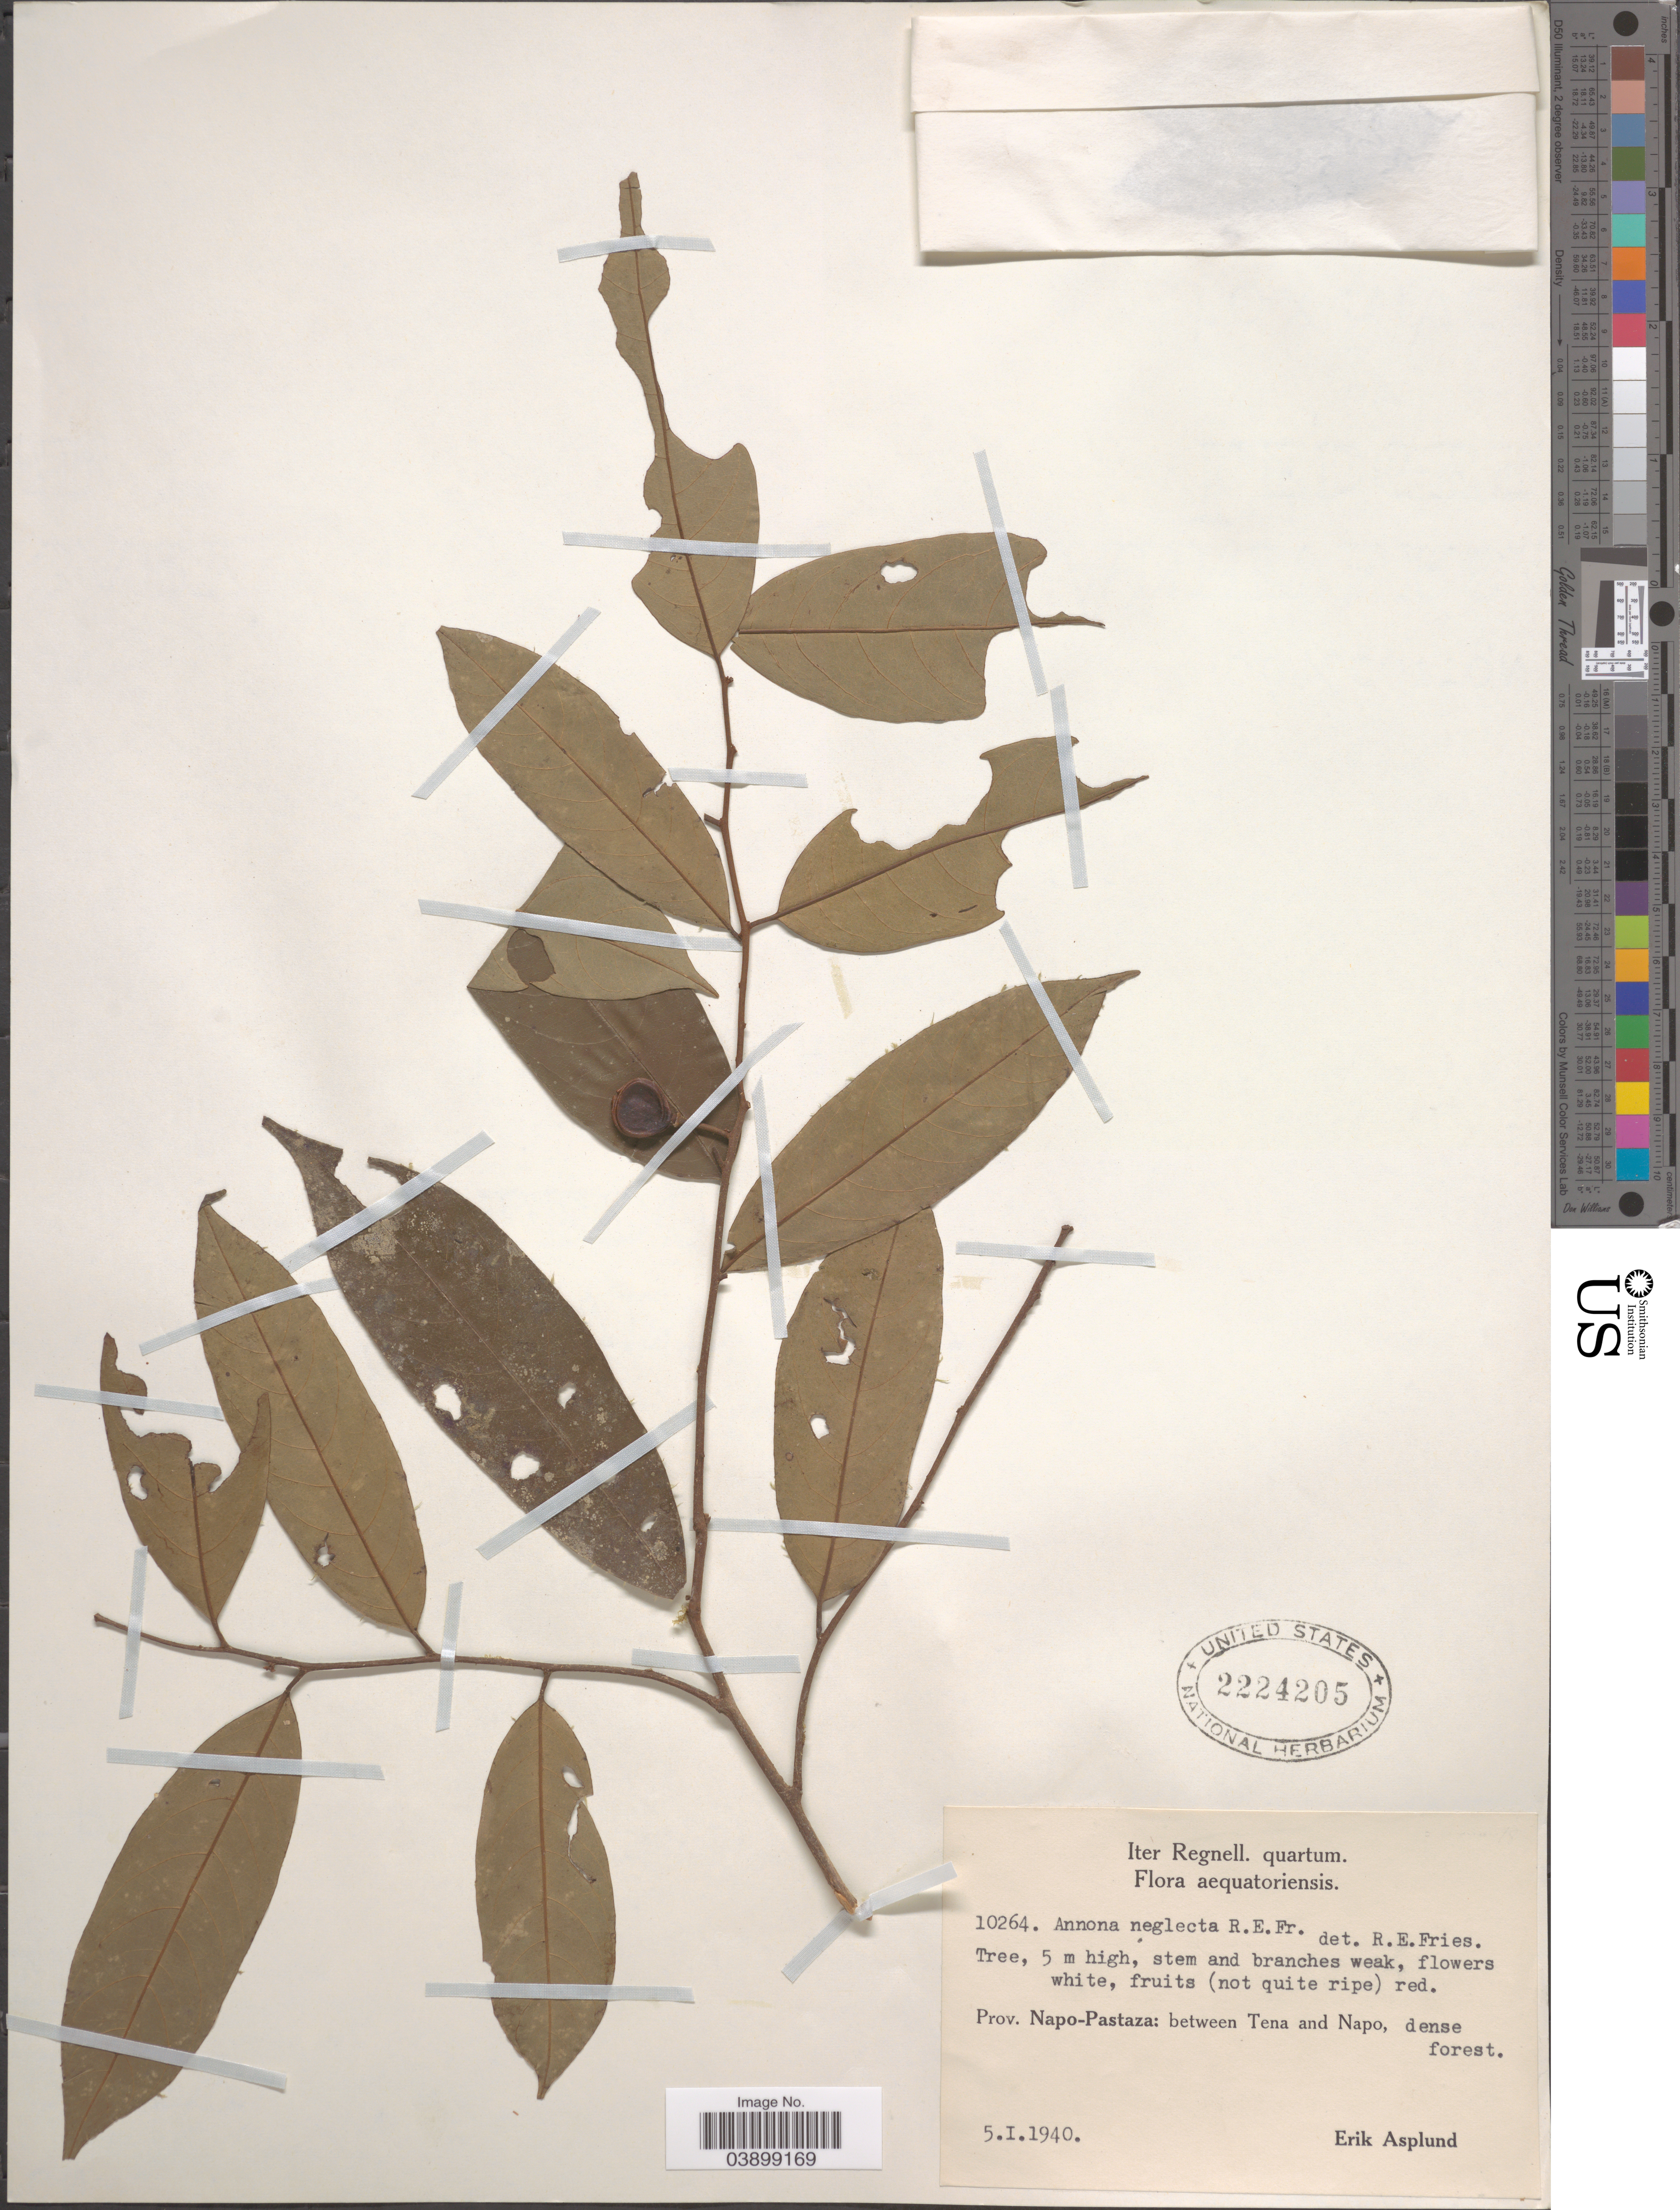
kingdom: Plantae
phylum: Tracheophyta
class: Magnoliopsida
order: Magnoliales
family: Annonaceae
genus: Annona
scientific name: Annona neglecta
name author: R.E. Fr.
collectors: E. Asplund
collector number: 10264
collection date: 1940-01-05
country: Ecuador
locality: Prov. Napo-Pastaza: between Tena and Napo.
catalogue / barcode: US 2224205